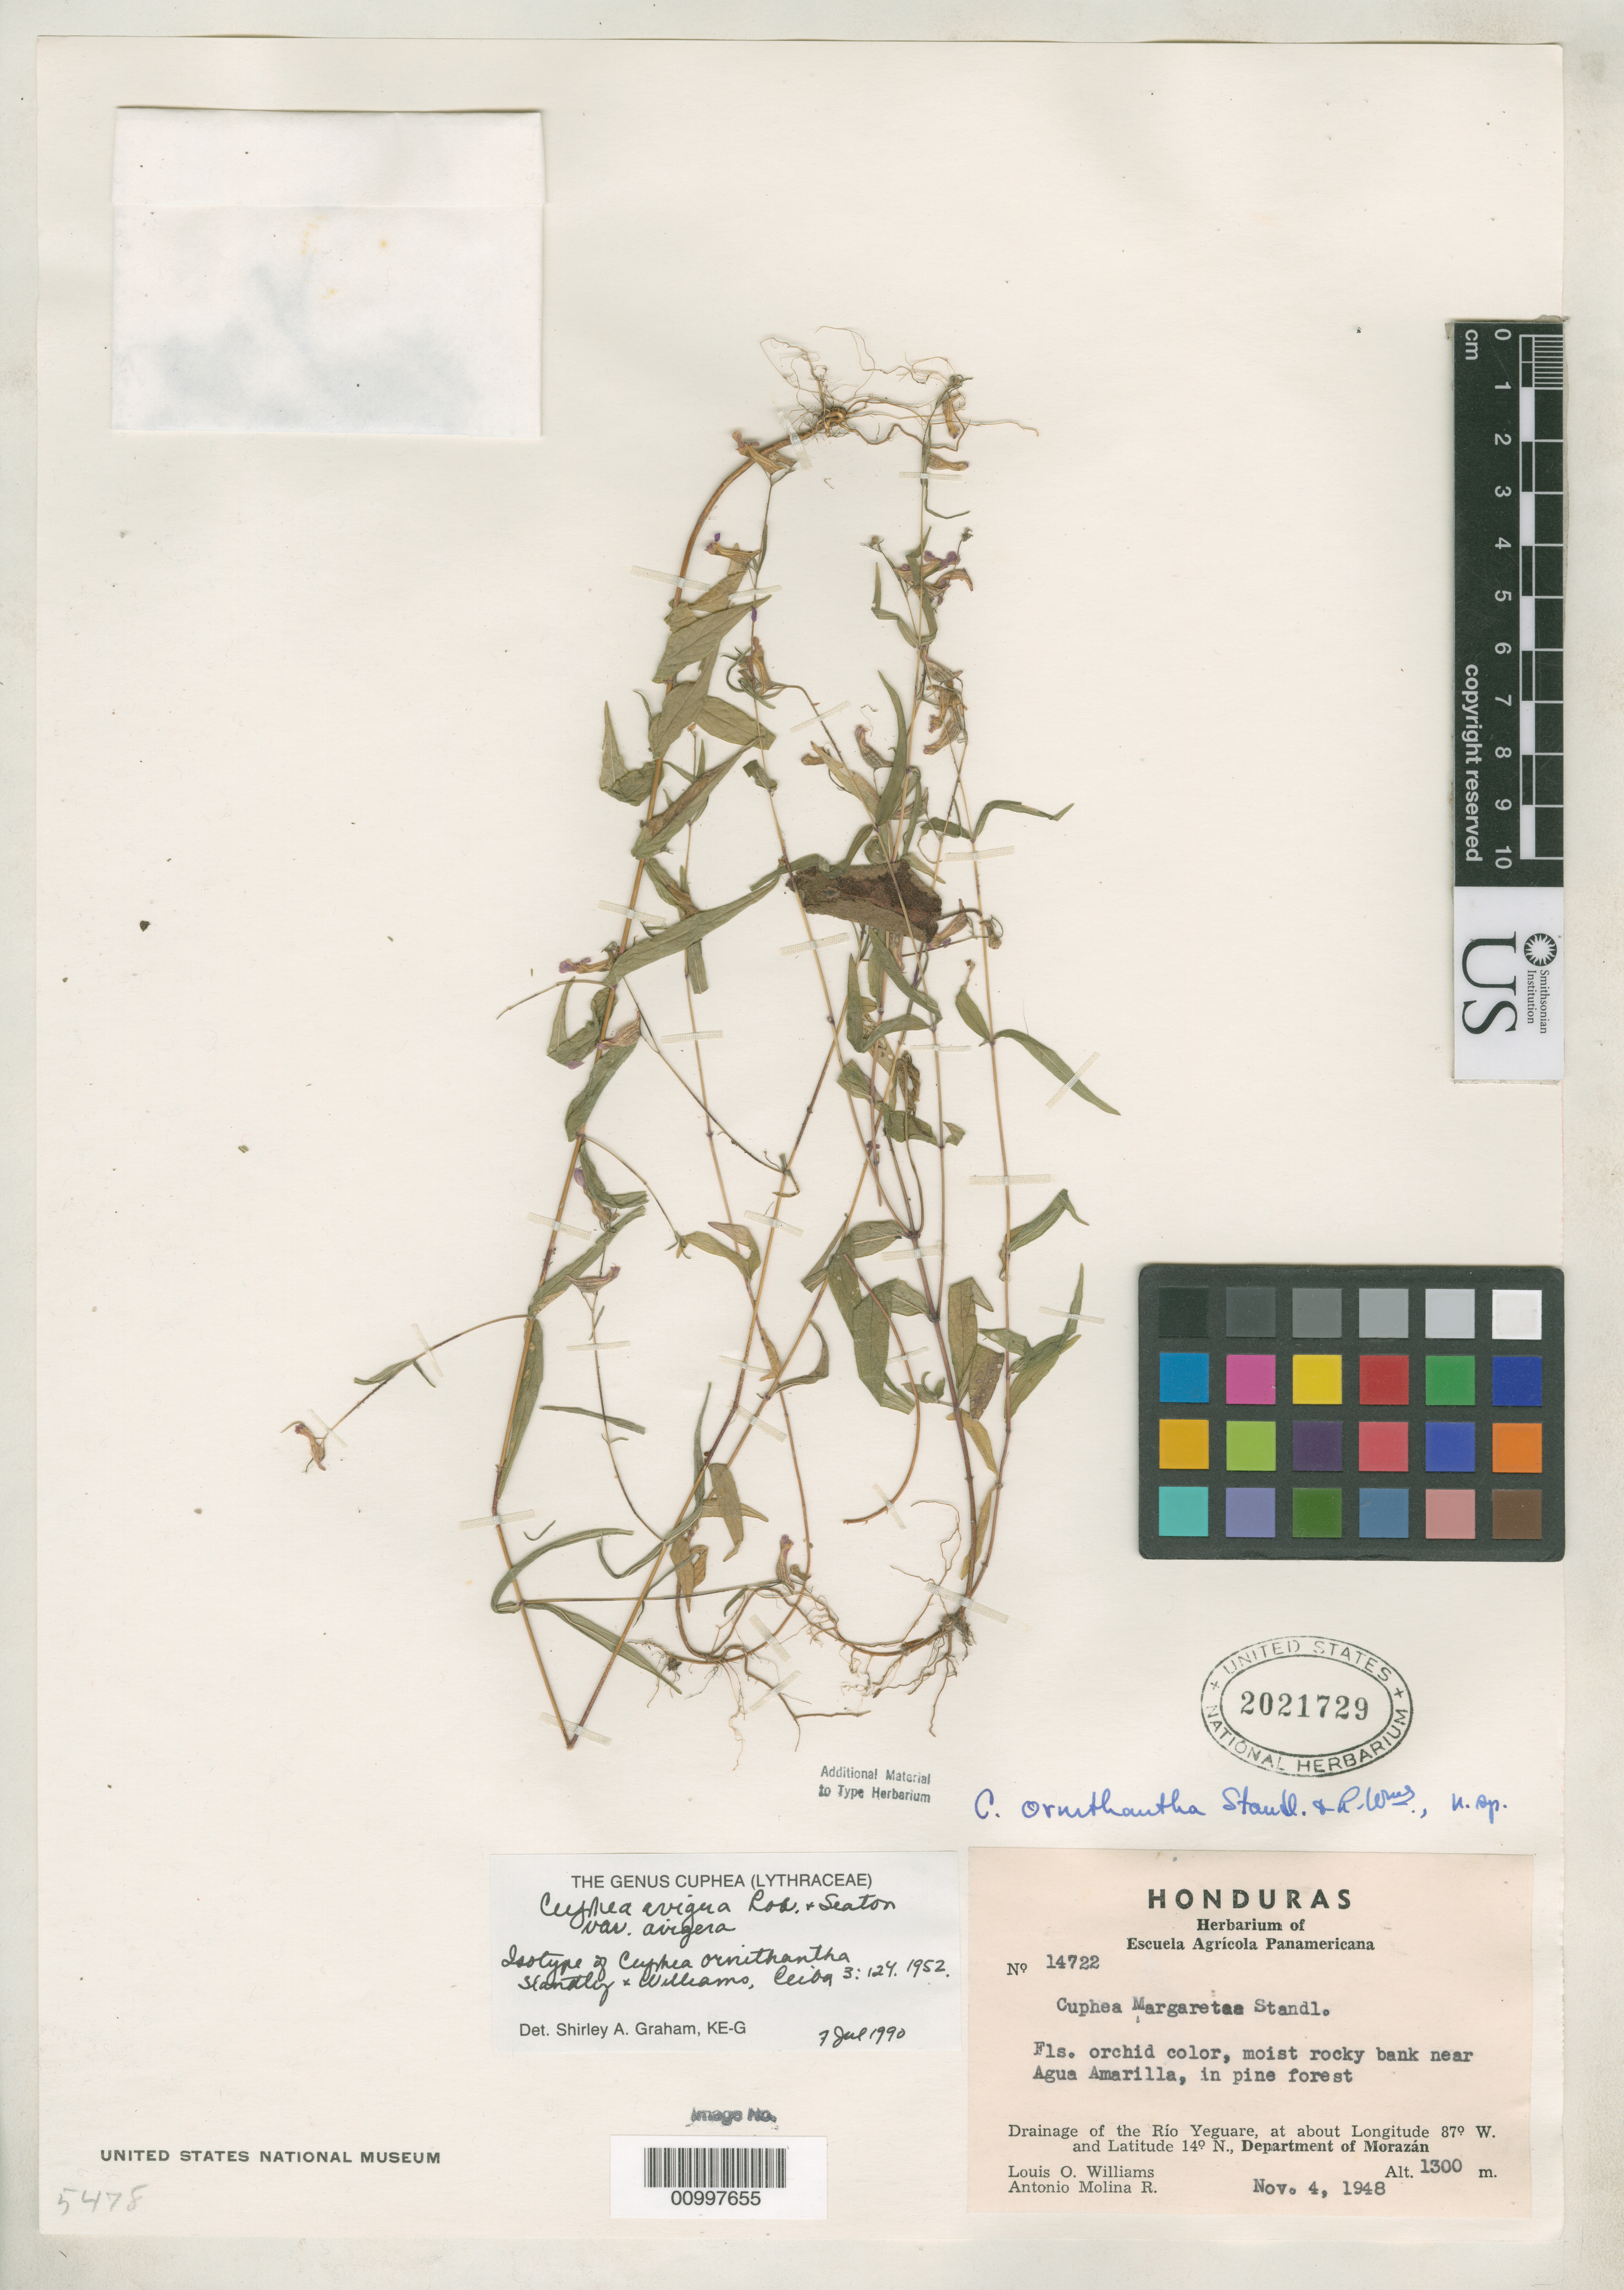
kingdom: Plantae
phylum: Tracheophyta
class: Magnoliopsida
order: Myrtales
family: Lythraceae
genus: Cuphea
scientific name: Cuphea ornithantha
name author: Standl. & L.O. Williams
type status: Isotype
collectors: L. O. Williams & A. Molina R.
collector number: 14722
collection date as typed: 04 Nov 1948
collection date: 1948-11-04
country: Honduras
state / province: Fco. Morazán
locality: Drainage of the Rio Yeguare. Moist rocky bank near Agua Amarilla, in pine forest.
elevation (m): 1300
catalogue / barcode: US 2021729